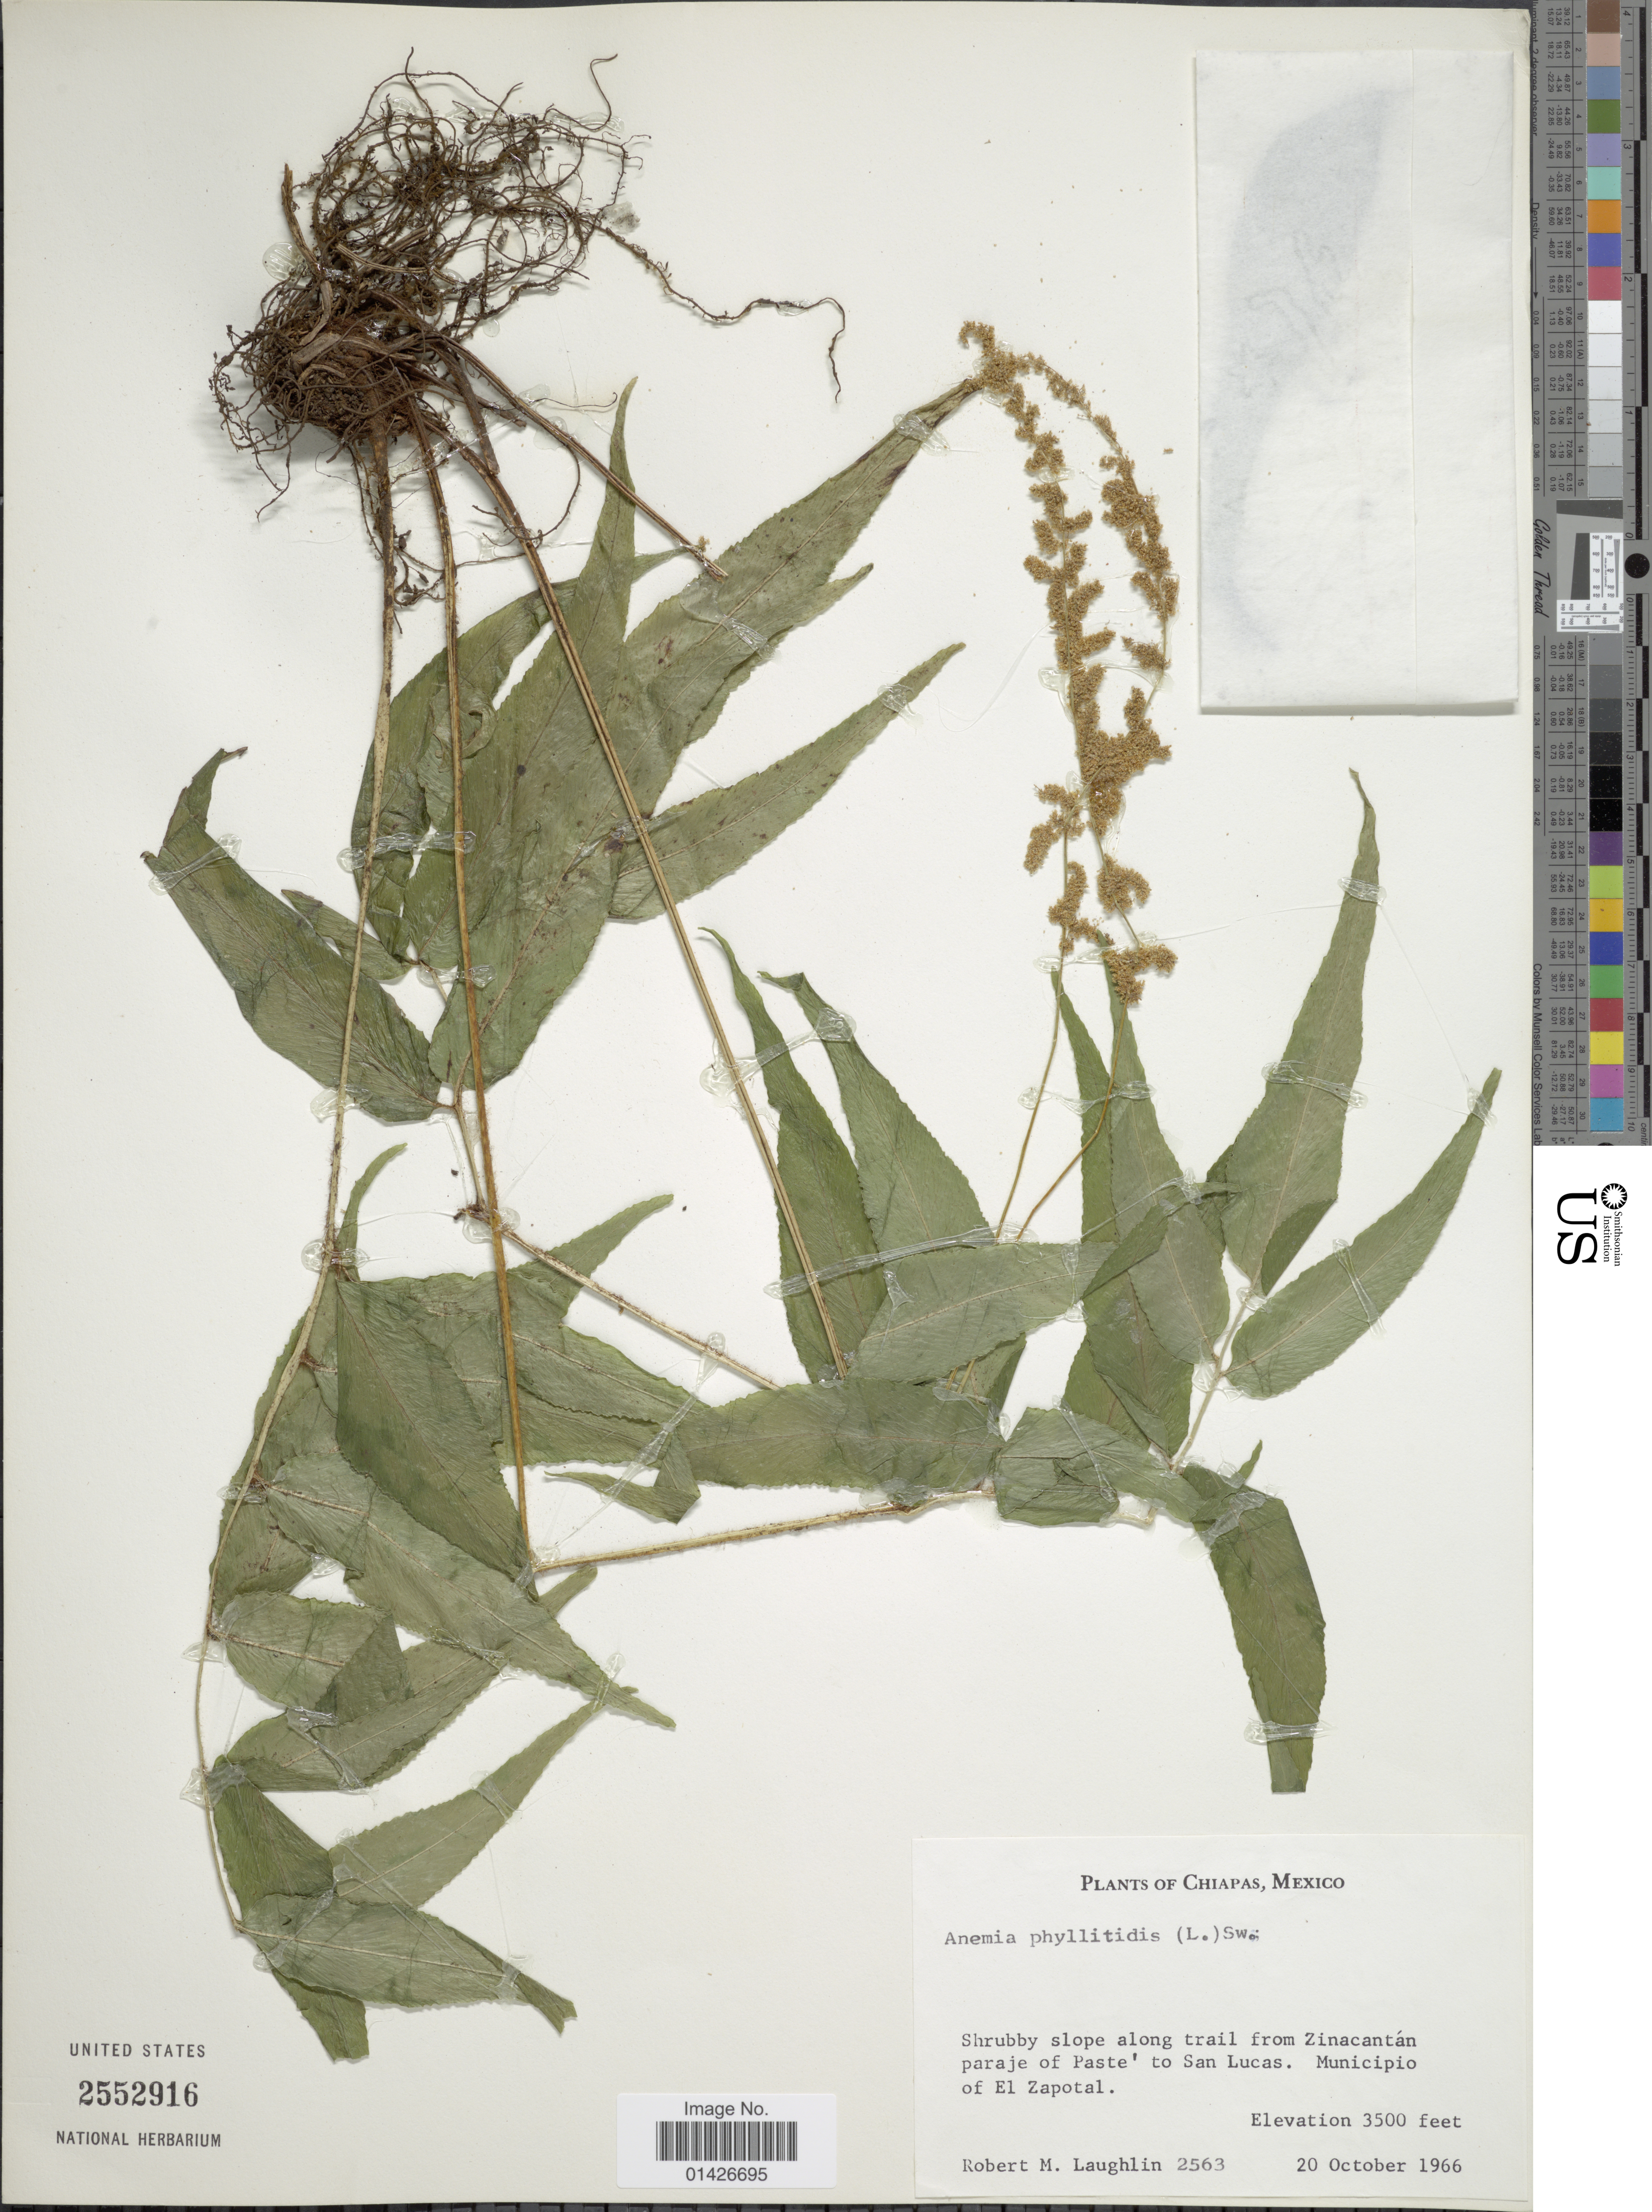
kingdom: Plantae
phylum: Tracheophyta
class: Polypodiopsida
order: Schizaeales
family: Anemiaceae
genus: Anemia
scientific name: Anemia phyllitidis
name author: (L.) Sw.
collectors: R. M. Laughlin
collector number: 2563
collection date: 1966-10-20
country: Mexico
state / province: Chiapas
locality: Shrubby slope along trail from Zinacantán paarje of Paste' to San Lucas. Municpio of El Zapotal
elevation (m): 1067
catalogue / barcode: US 2552916